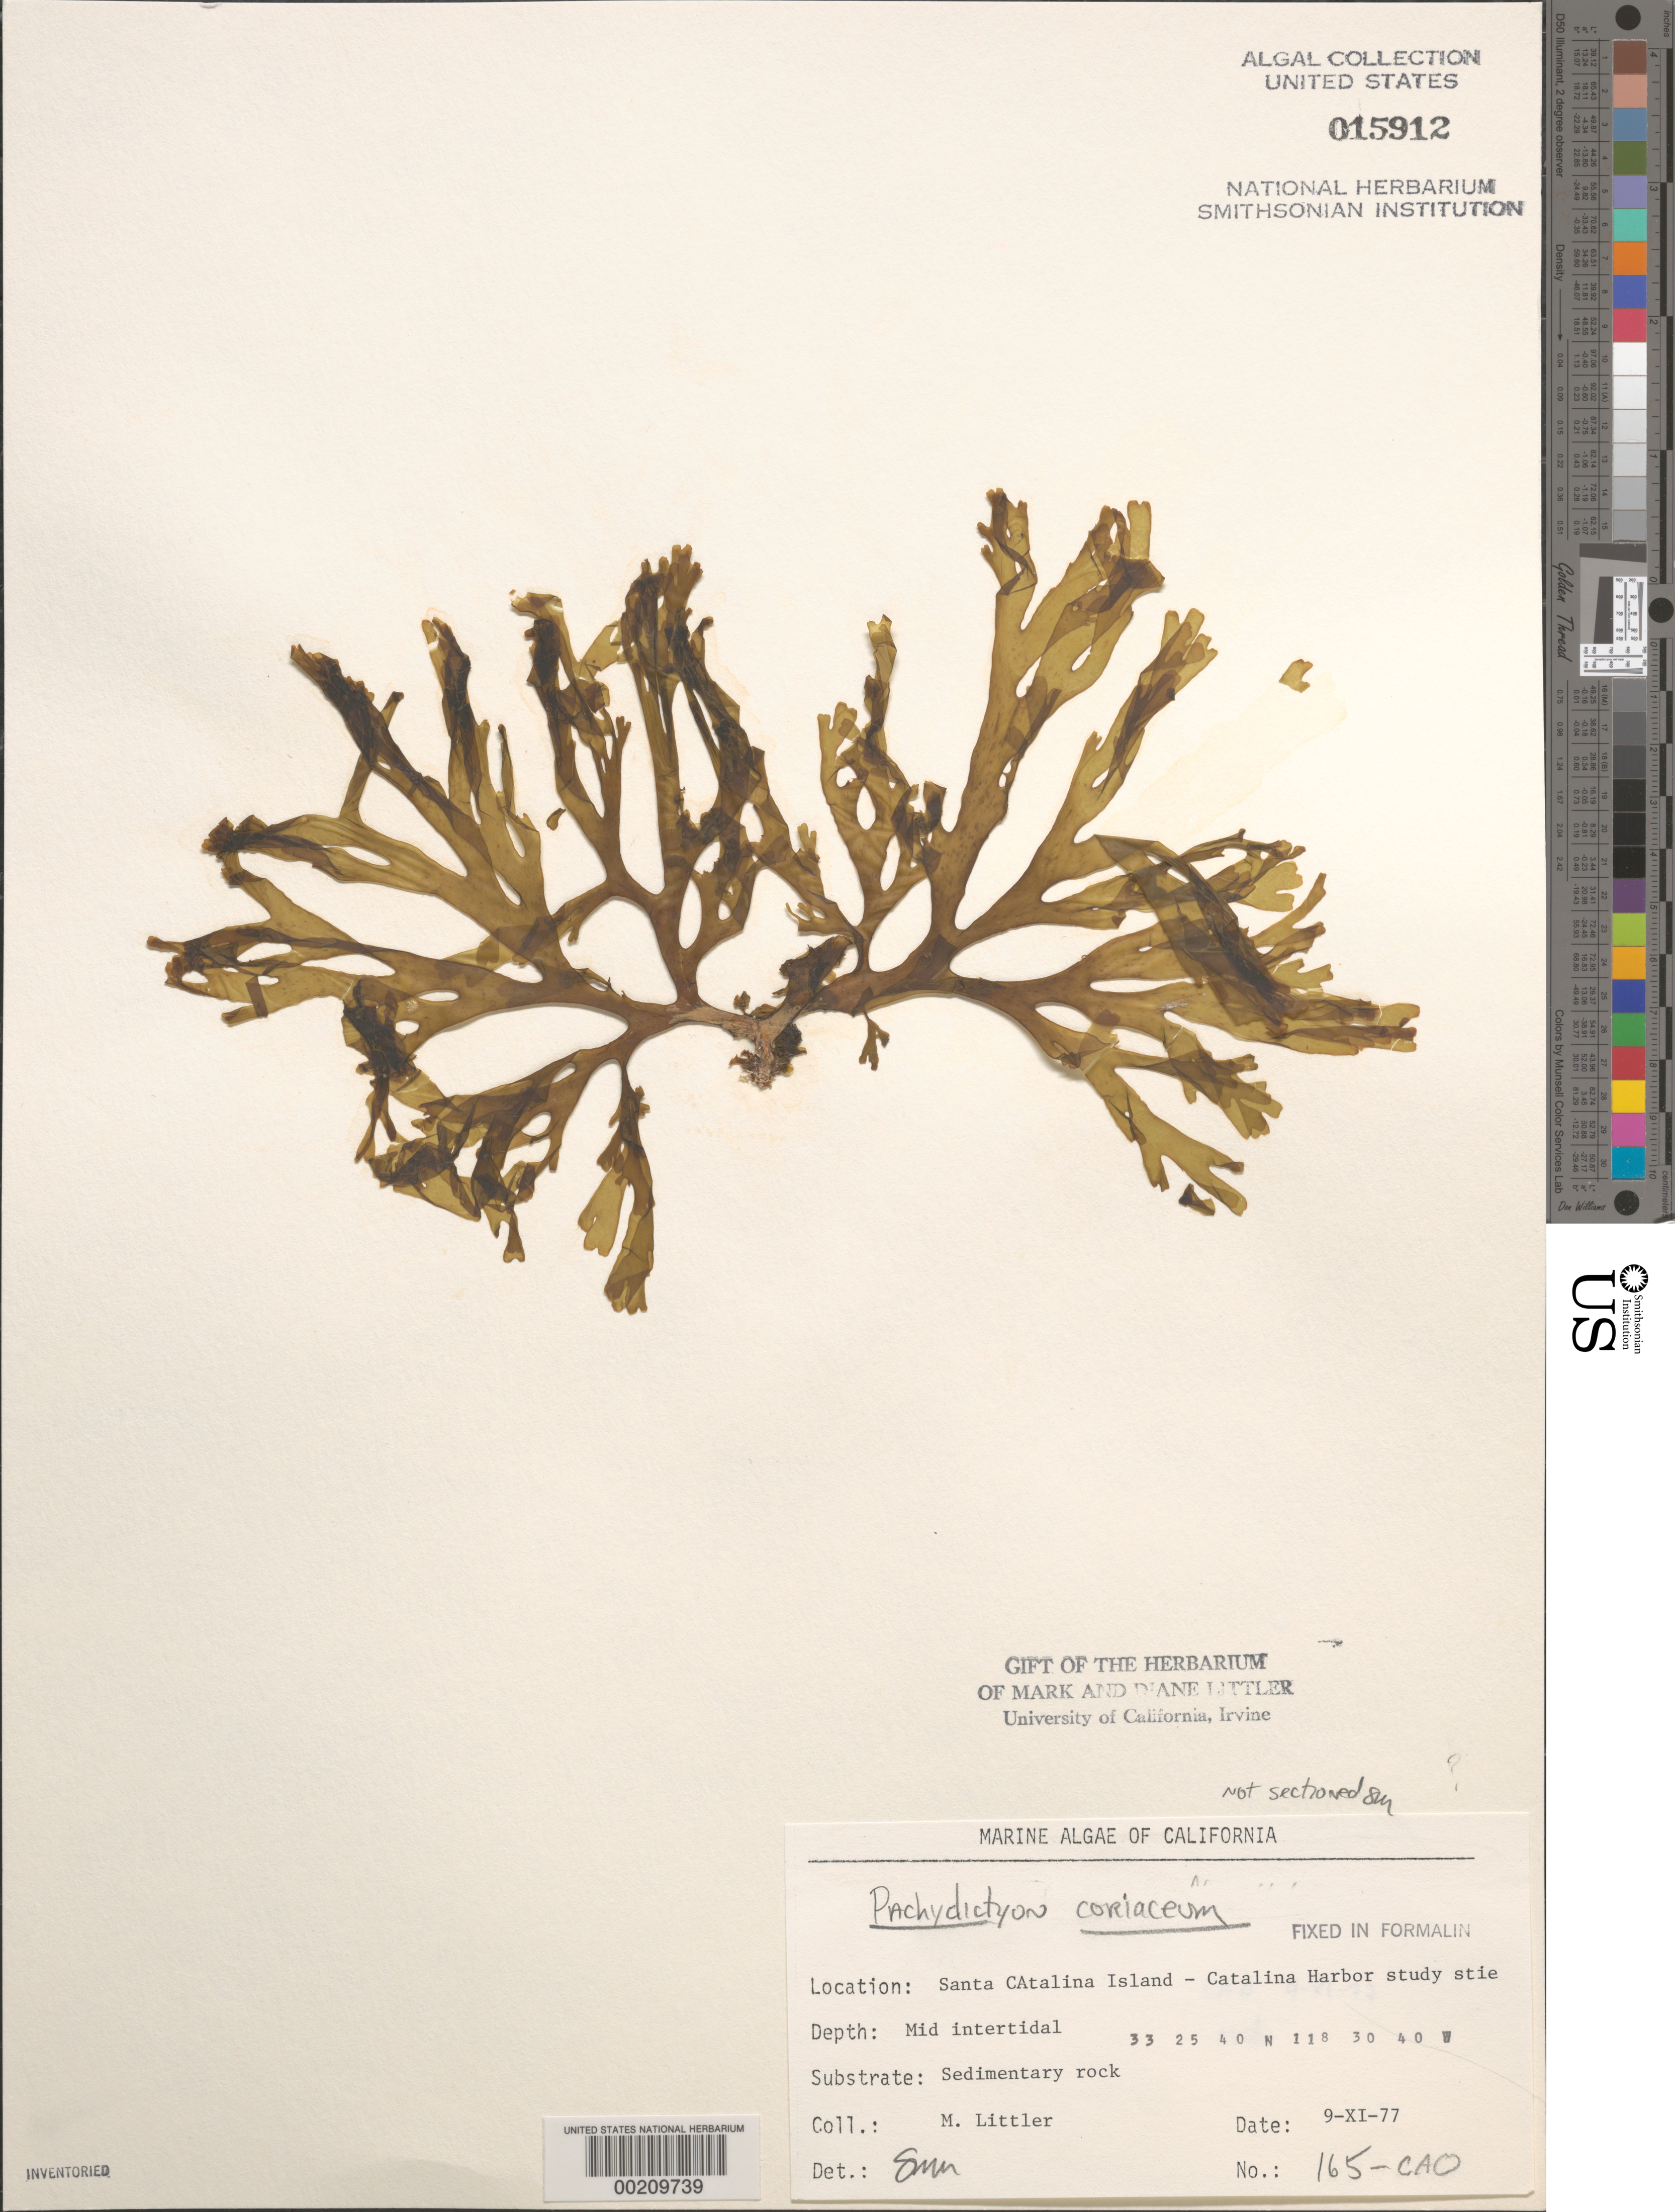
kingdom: Chromista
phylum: Ochrophyta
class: Phaeophyceae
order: Dictyotales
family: Dictyotaceae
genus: Pachydictyon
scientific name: Pachydictyon coriaceum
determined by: Murray, S. N.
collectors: M. M. Littler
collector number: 165-cao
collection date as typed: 09 Nov 1977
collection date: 1977-11-09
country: United States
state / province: California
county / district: Los Angeles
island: Santa Catalina Island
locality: Catalina Harbor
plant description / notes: BLM-SOCALBIGHT Rocky Intertidal Survey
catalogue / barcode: US 15912